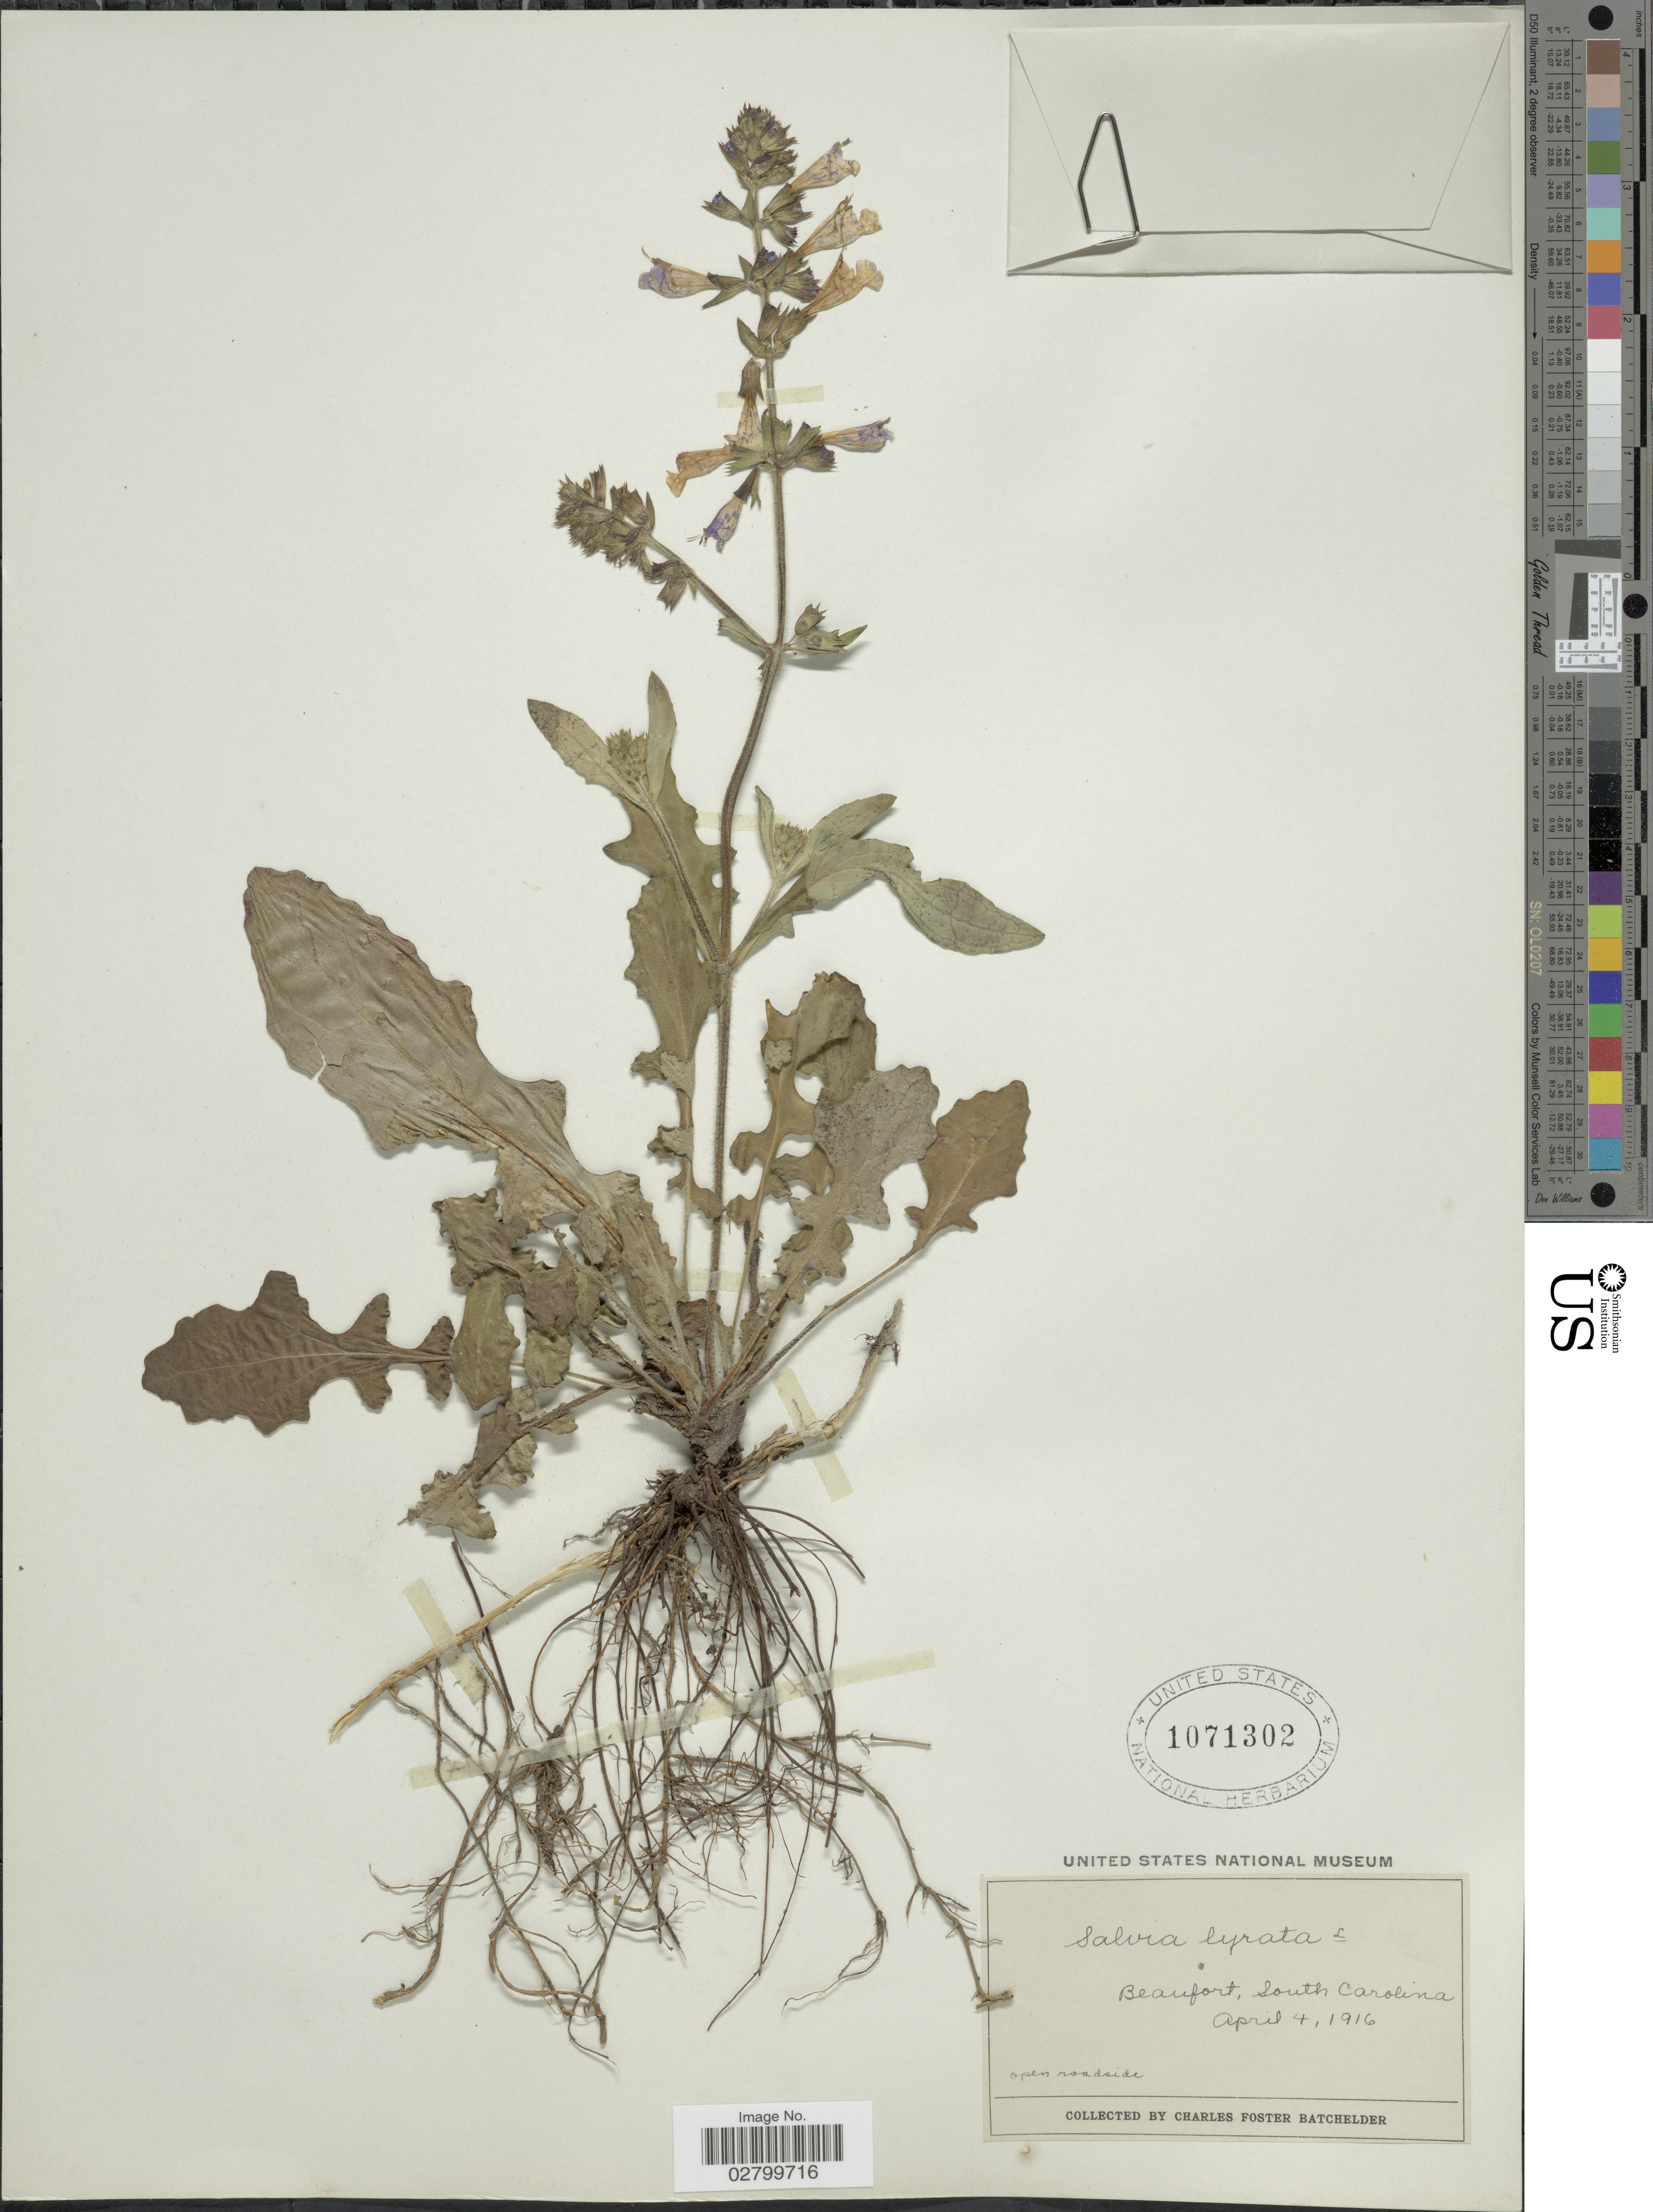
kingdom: Plantae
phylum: Tracheophyta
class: Magnoliopsida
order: Lamiales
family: Lamiaceae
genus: Salvia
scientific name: Salvia lyrata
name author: L.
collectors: C. Batchelder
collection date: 1916-04-04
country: United States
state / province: South Carolina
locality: Beaufort, South Carolina. Open roadside.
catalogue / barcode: US 1071302